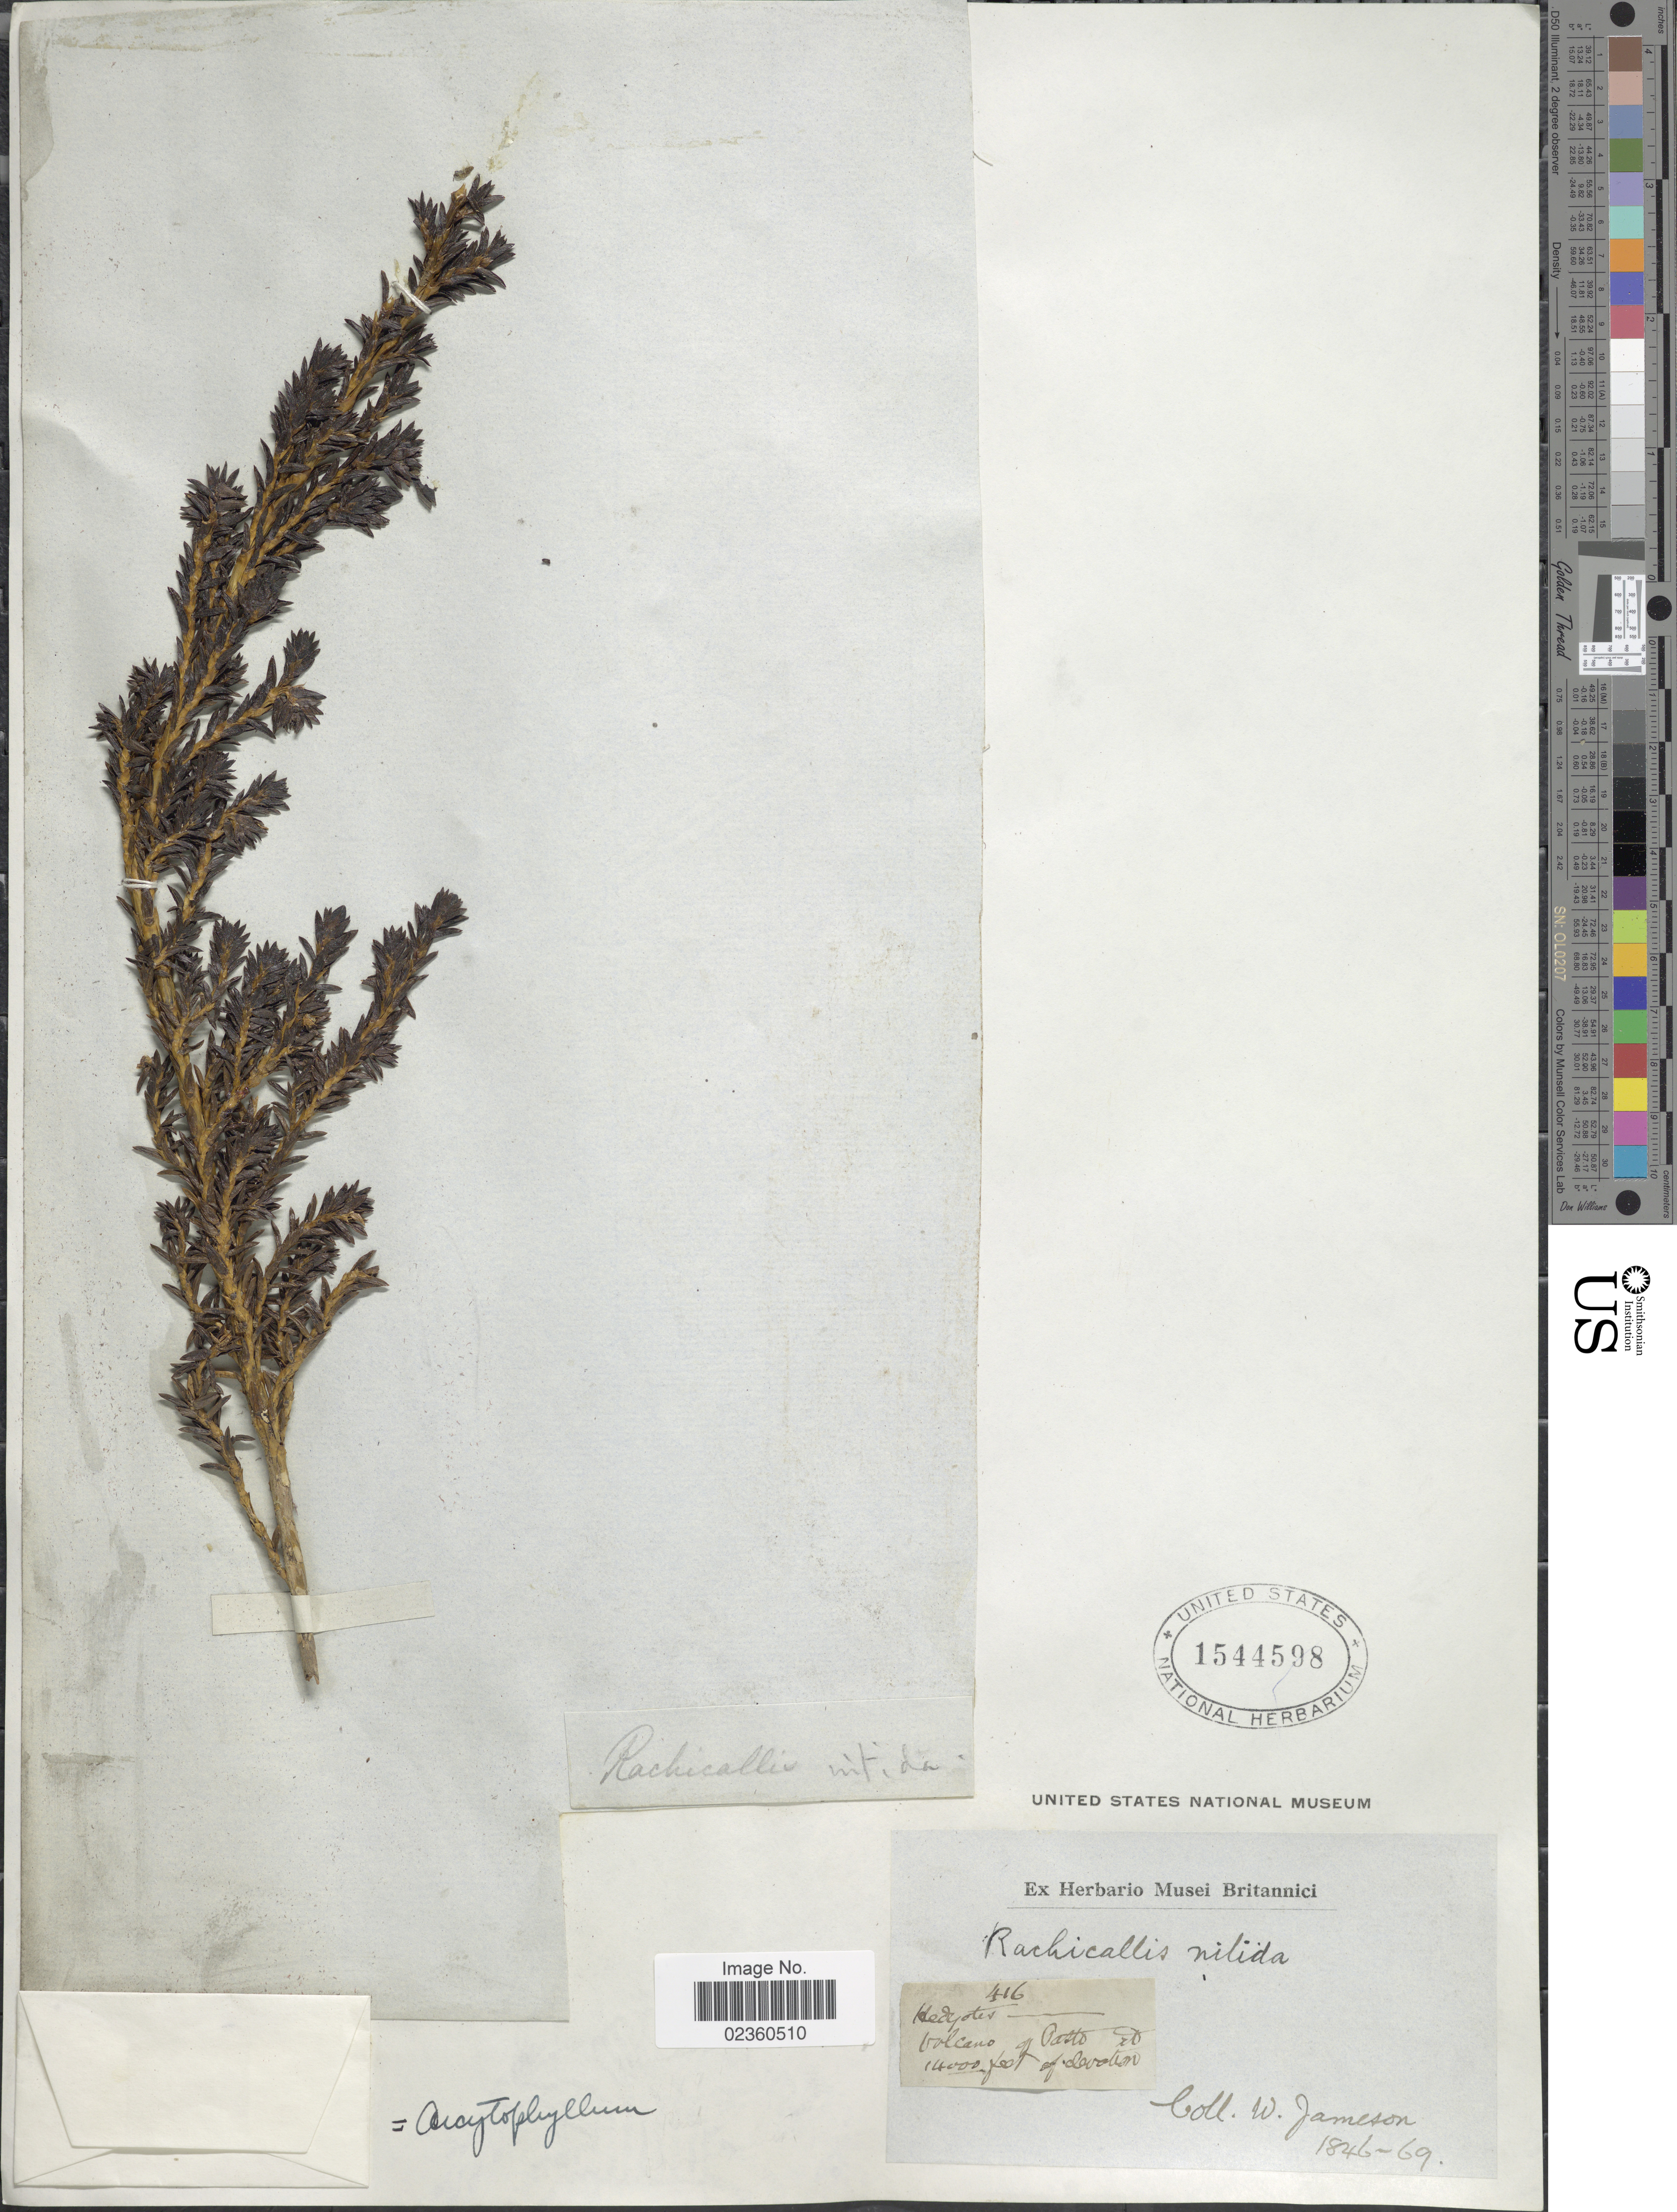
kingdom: Plantae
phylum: Tracheophyta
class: Magnoliopsida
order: Gentianales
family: Rubiaceae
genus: Arcytophyllum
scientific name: Arcytophyllum nitidum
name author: (Kunth) Schltdl.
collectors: W. Jameson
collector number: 416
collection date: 1846/1869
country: Colombia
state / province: Nariño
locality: Volcano op Pasto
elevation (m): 4267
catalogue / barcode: US 1544598